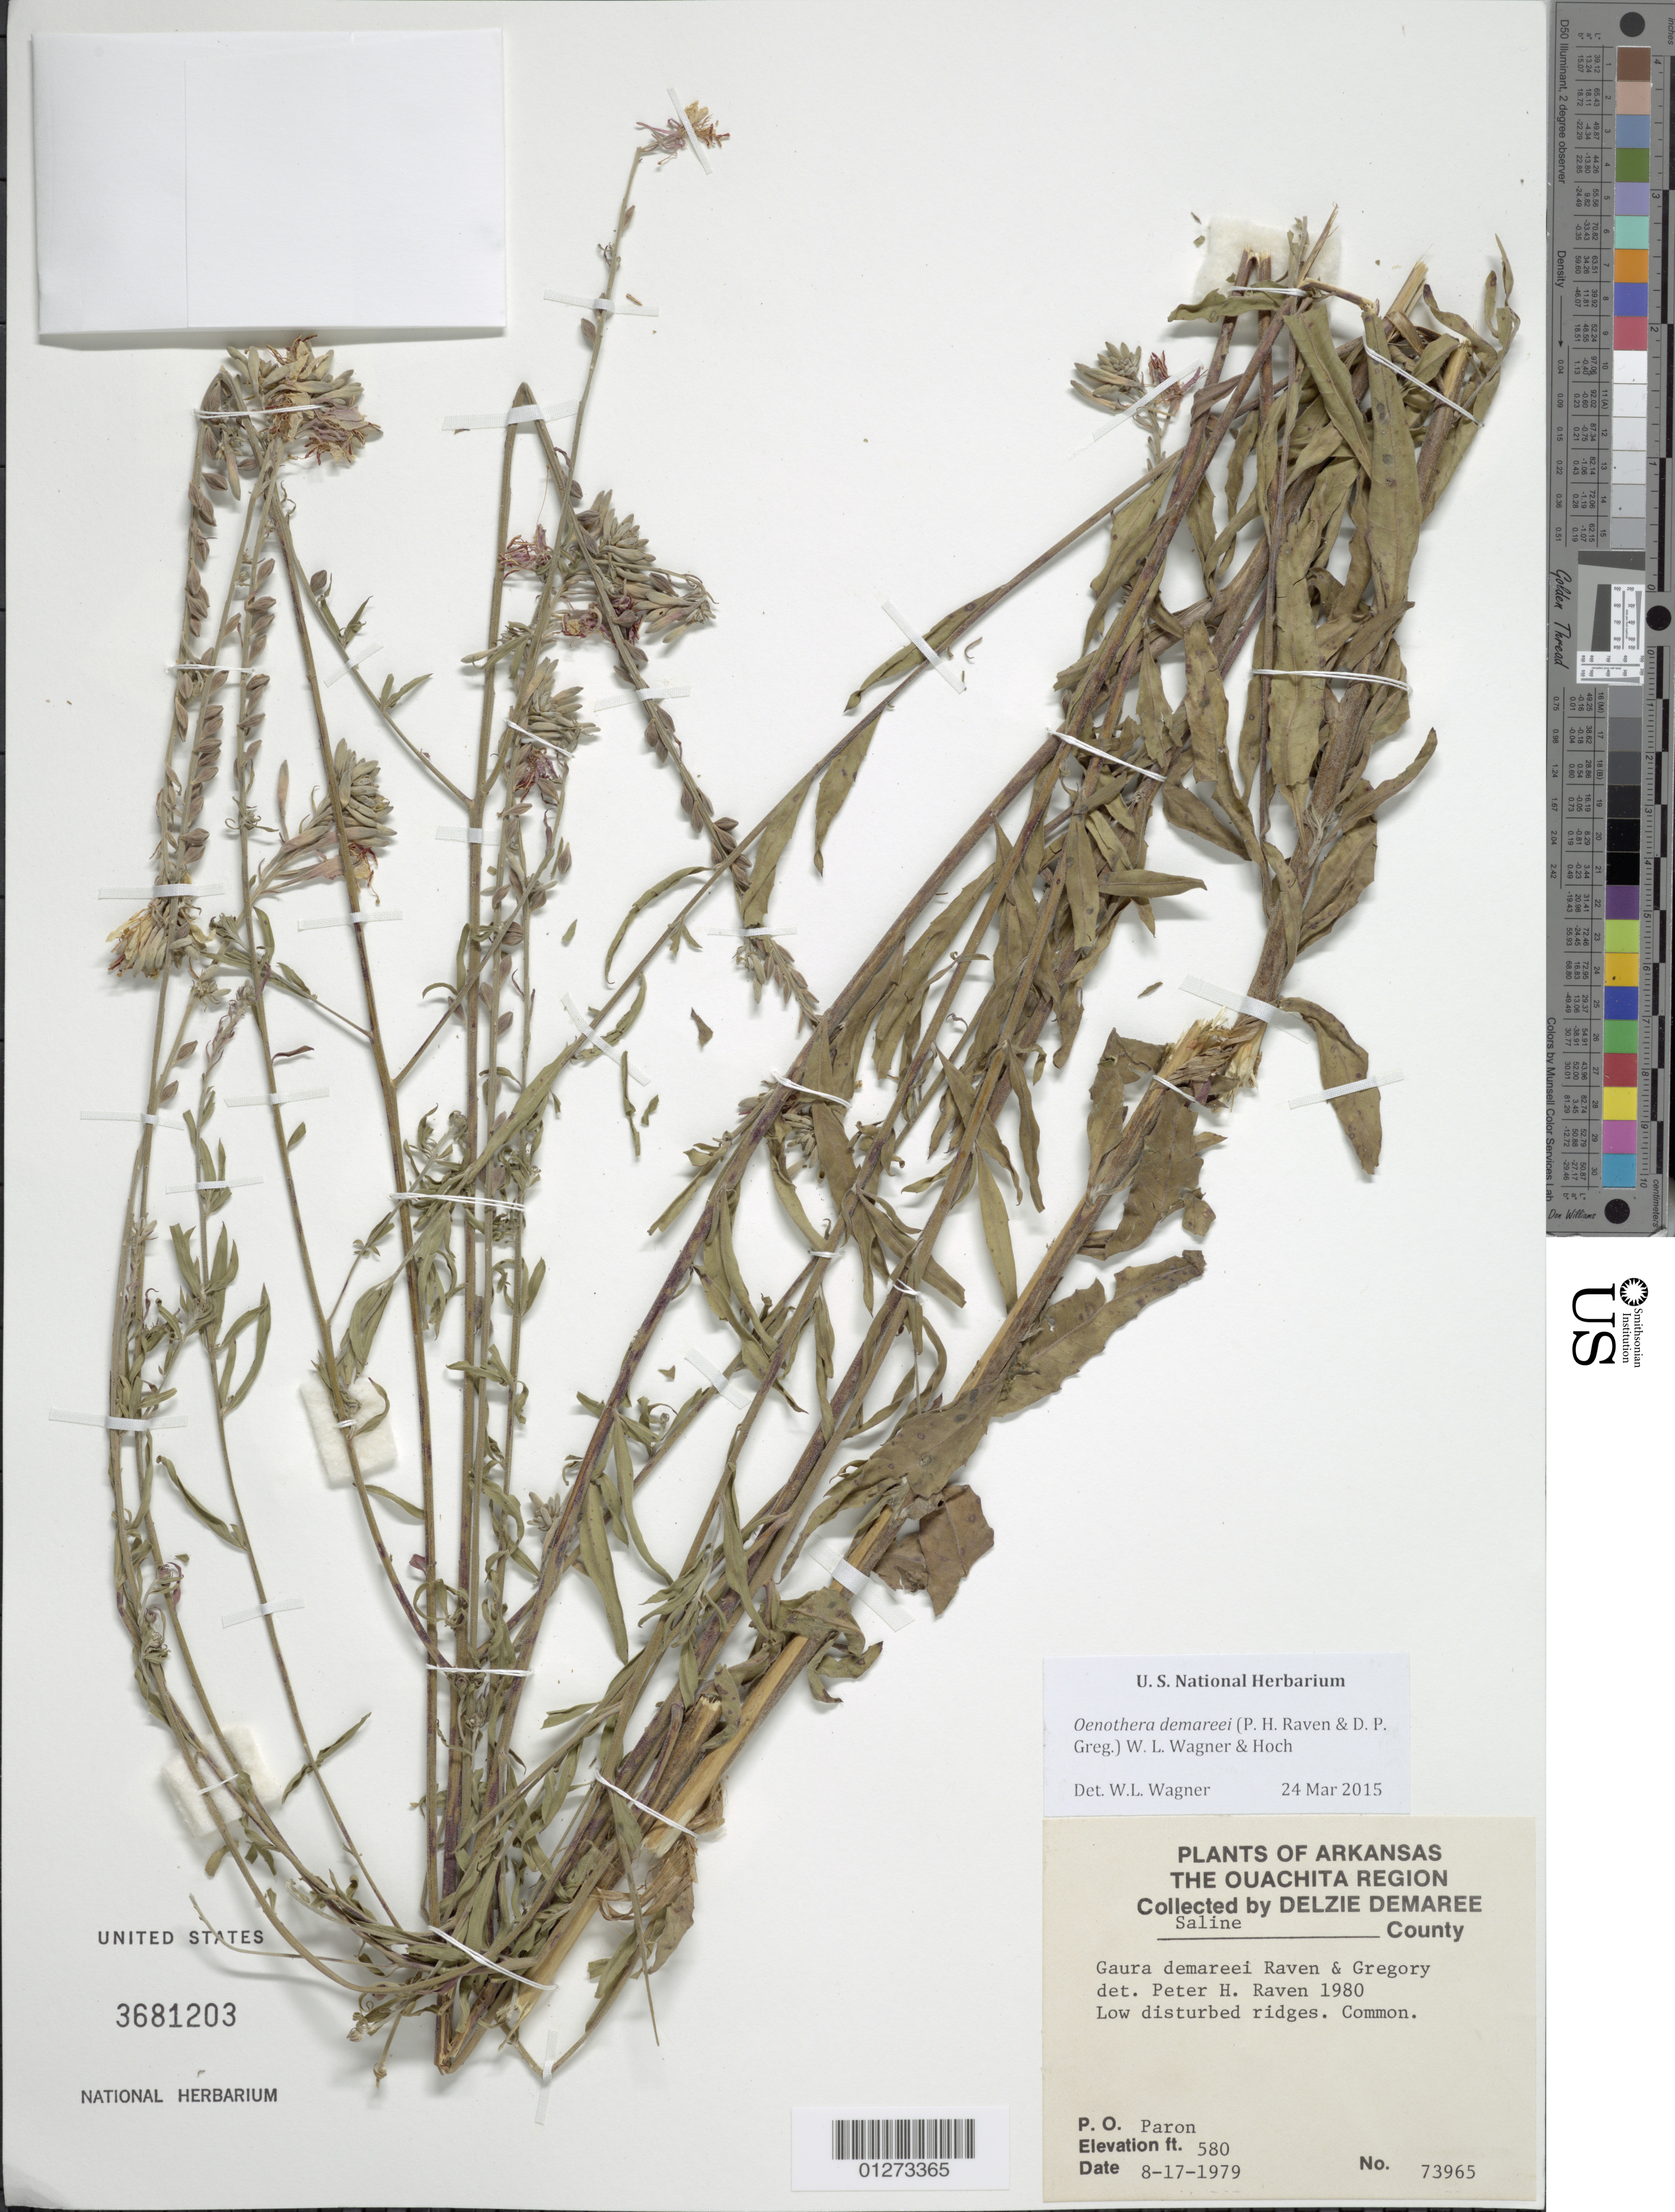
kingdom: Plantae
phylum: Tracheophyta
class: Magnoliopsida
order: Myrtales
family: Onagraceae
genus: Oenothera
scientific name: Oenothera demareei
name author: (P.H. Raven & D.P. Greg.) W.L. Wagner & Hoch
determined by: Wagner, W. L., (BOT), Smithsonian Institution - National Museum of Natural History (UNITED STATES)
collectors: D. Demaree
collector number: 73965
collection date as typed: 8-17-1979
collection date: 1979-08-17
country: United States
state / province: Arkansas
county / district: Saline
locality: Paron, low disturbed ridges.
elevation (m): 177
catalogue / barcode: US 3681203